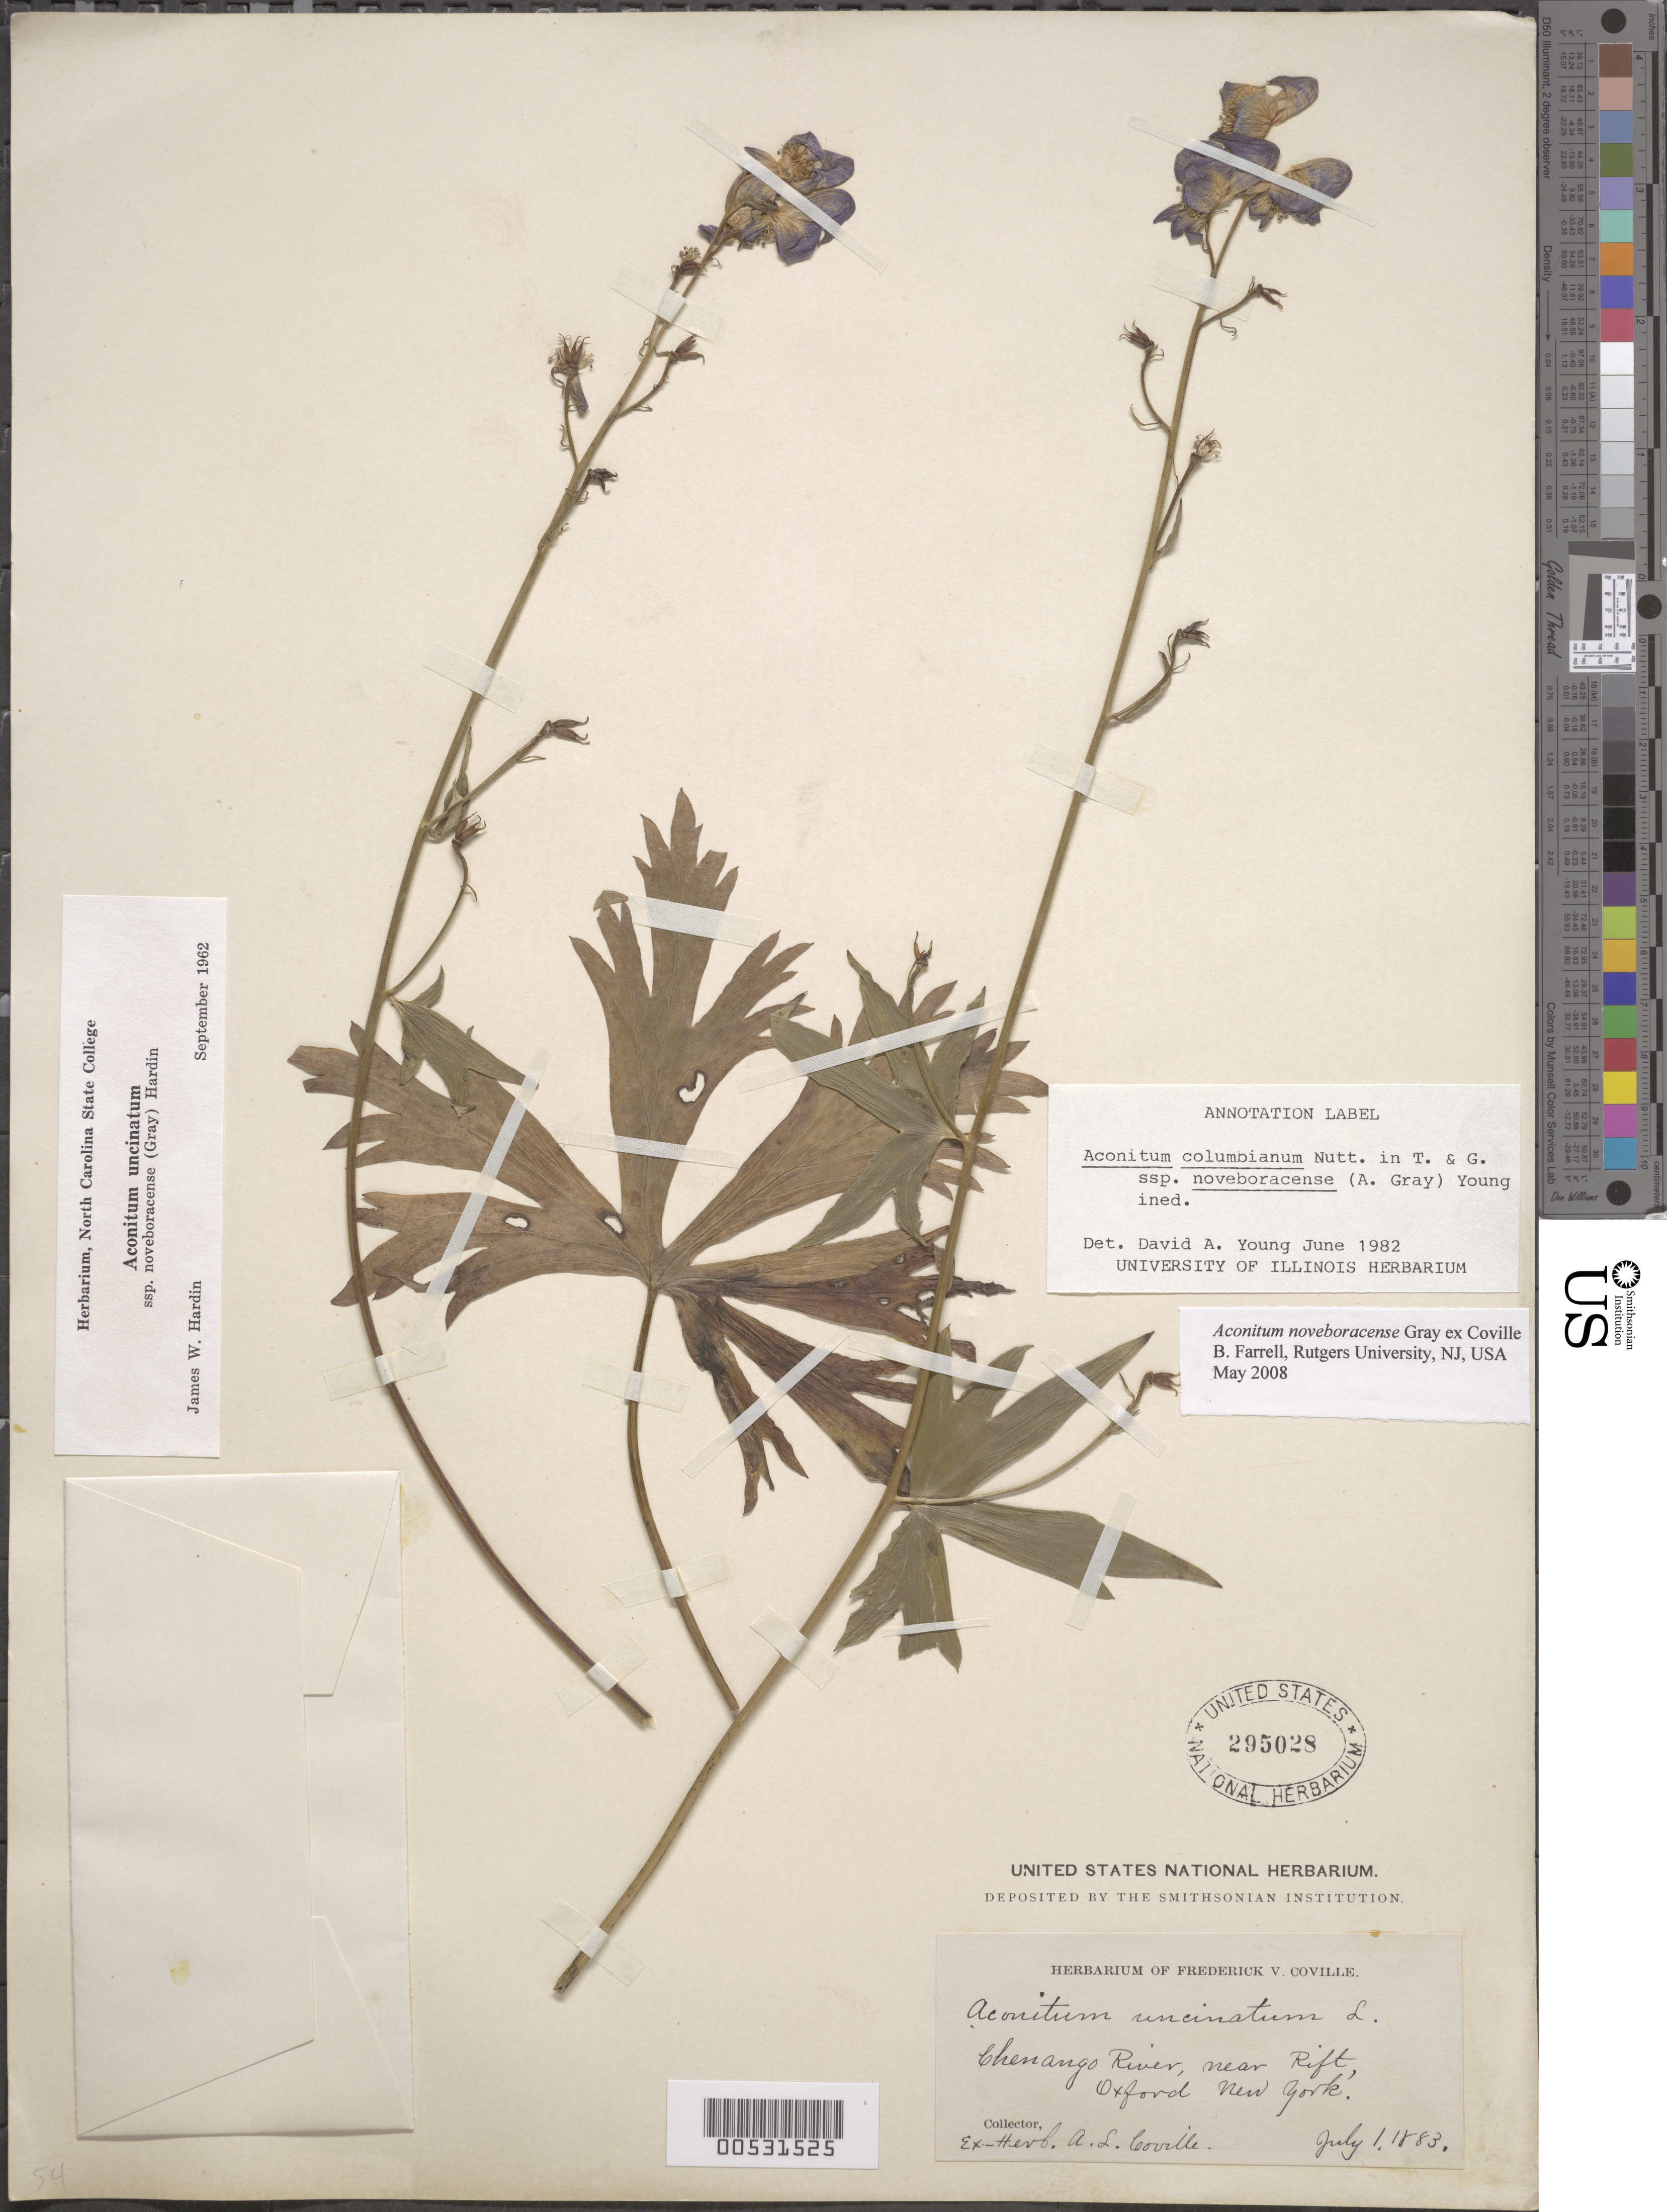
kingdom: Plantae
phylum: Tracheophyta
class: Magnoliopsida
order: Ranunculales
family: Ranunculaceae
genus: Aconitum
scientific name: Aconitum noveboracense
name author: A. Gray ex Coville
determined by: Young, D. A.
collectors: F. V. Coville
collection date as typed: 01 Jul 1883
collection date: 1883-07-01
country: United States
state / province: New York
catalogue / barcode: US 295028